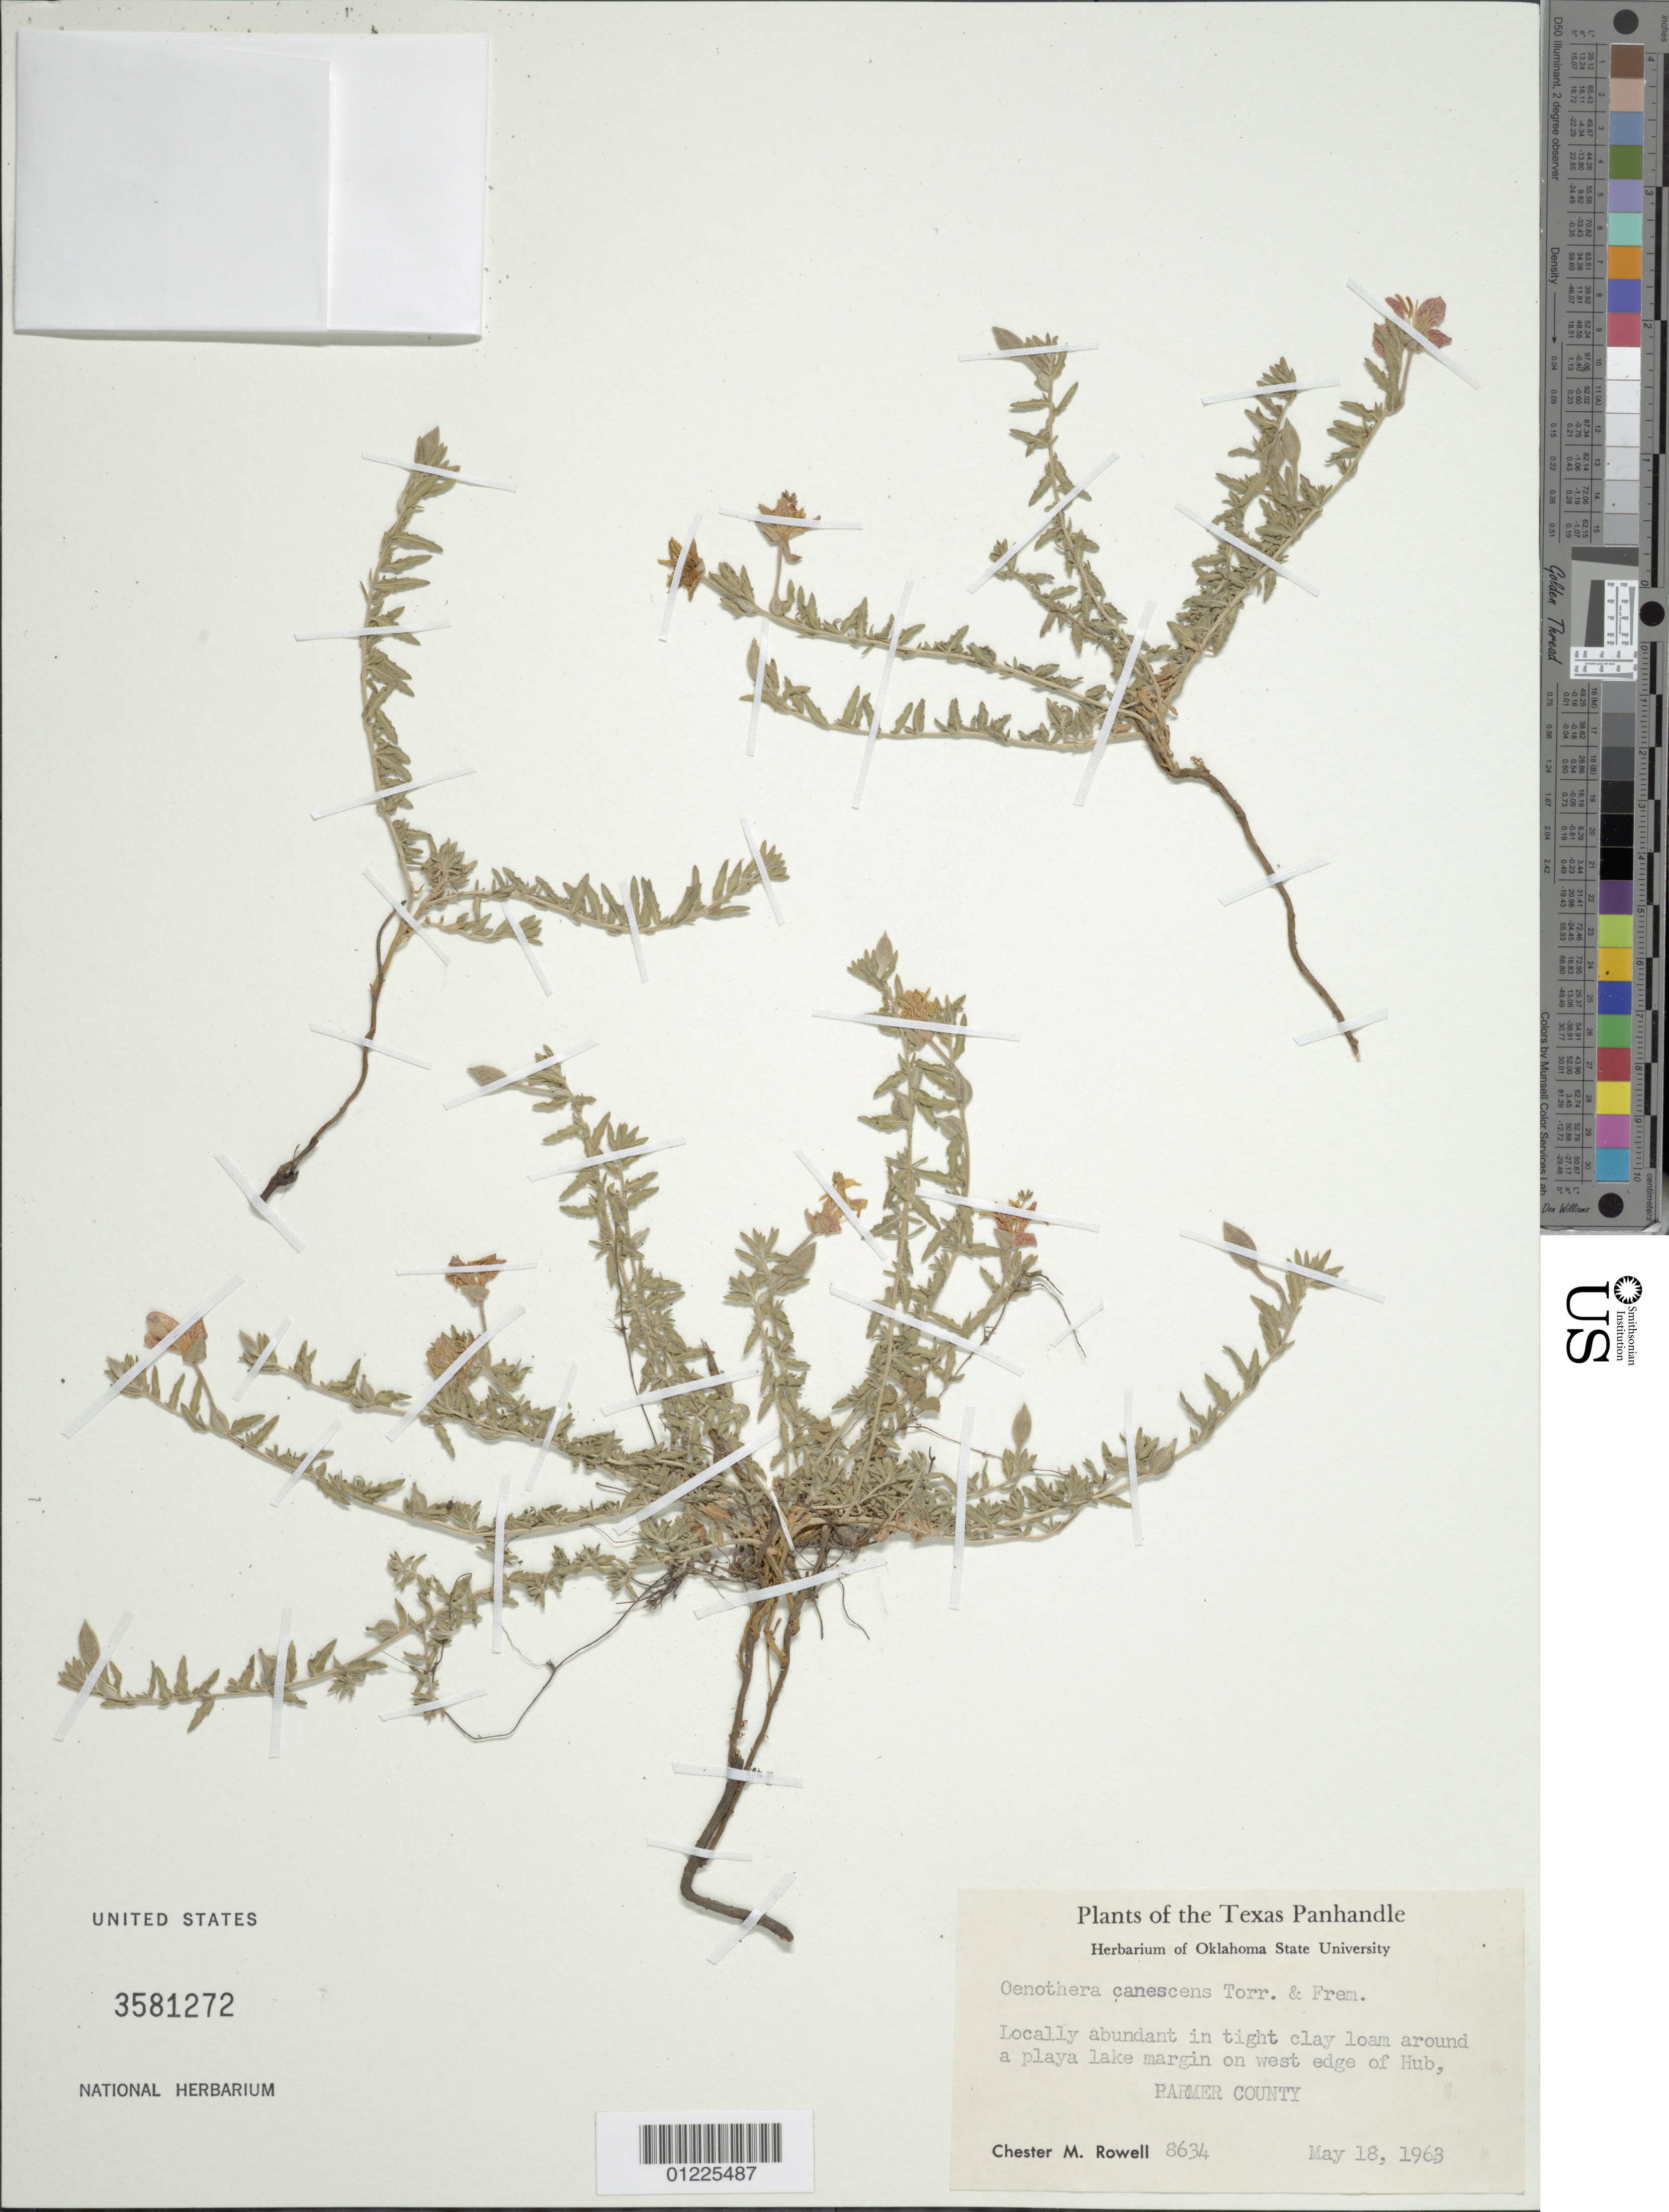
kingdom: Plantae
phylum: Tracheophyta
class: Magnoliopsida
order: Myrtales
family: Onagraceae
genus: Oenothera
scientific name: Oenothera canescens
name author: Torr. & Frém.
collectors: C. M. Rowell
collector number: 8634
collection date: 1963-05-18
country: United States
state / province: Texas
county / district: Parmer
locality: In tight clay loam aroung a playa lake margin on west edge of Hub.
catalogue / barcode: US 3581272